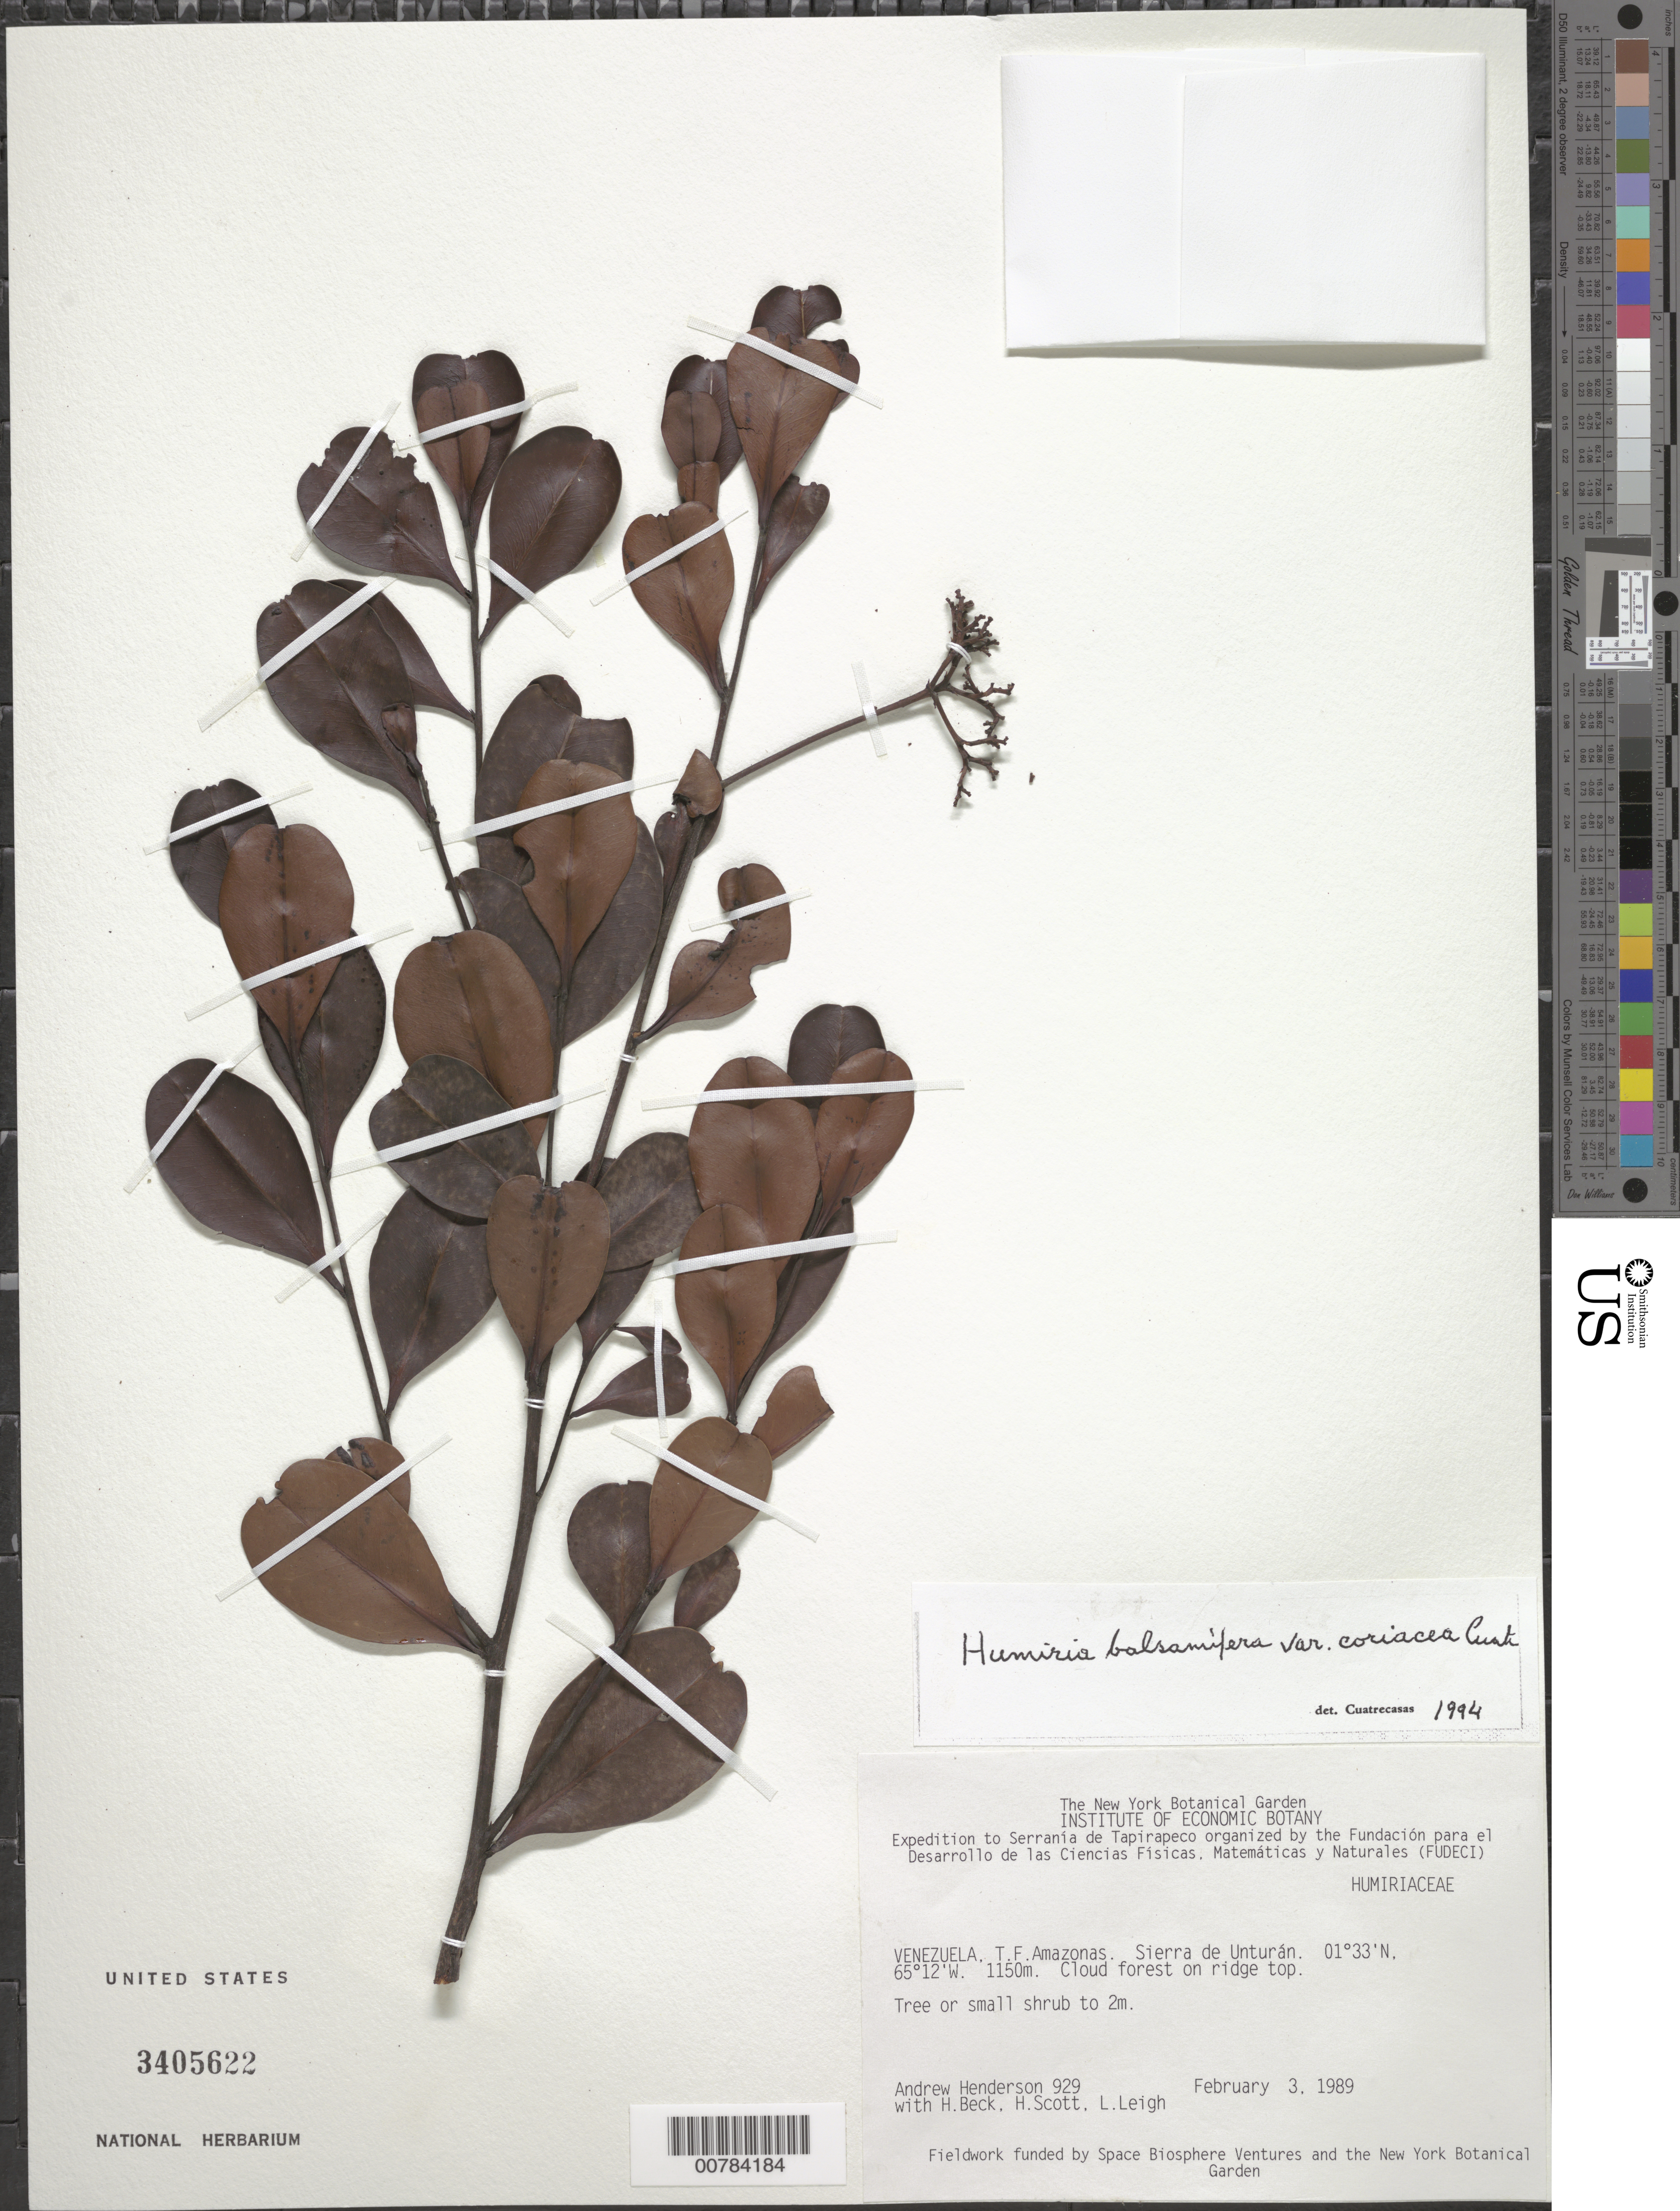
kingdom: Plantae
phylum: Tracheophyta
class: Magnoliopsida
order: Malpighiales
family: Humiriaceae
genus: Humiria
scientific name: Humiria balsamifera var. coriacea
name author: Cuatrec.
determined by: Cuatrecasas, J.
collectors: A. Henderson, H. Beck, H. Scott & L. Leigh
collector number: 929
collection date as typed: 3-Feb-89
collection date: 1989-02-03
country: Venezuela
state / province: Amazonas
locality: Sierra de Unturán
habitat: Cloud forest on ridge top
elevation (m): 1150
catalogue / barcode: US 3405622